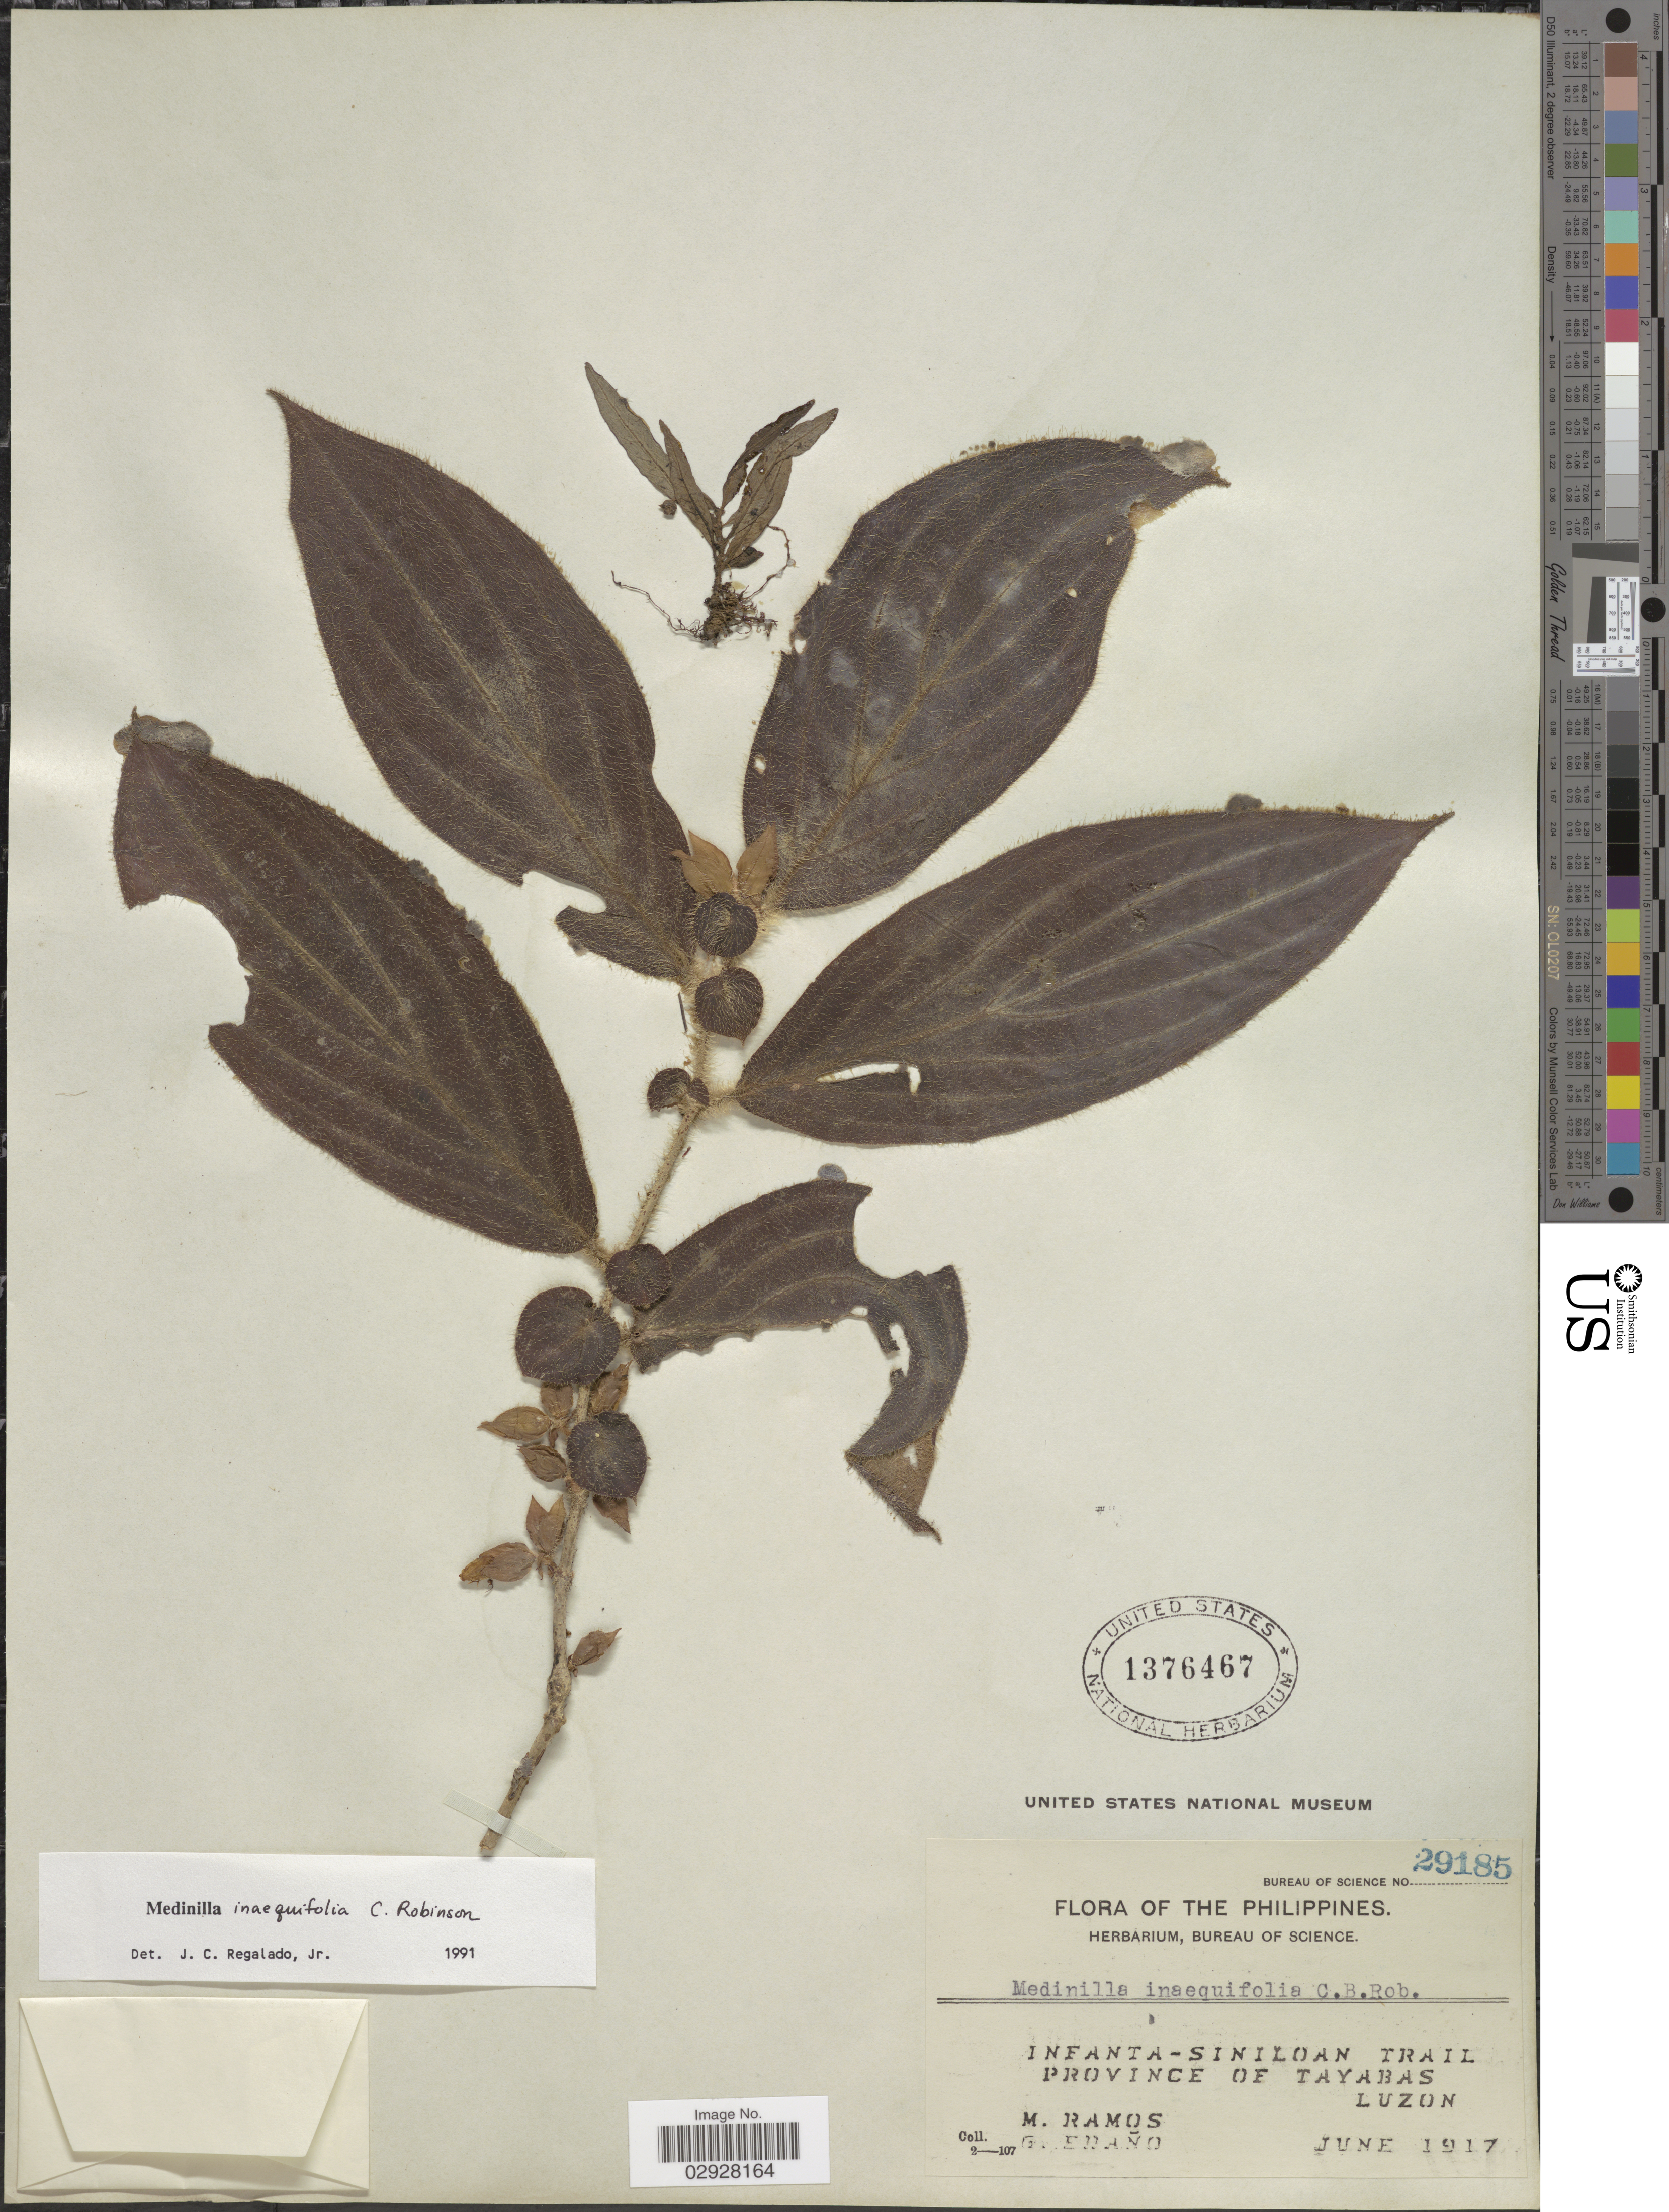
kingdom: Plantae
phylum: Tracheophyta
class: Magnoliopsida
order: Myrtales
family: Melastomataceae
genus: Medinilla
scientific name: Medinilla inaequifolia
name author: C.B. Rob.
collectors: M. Ramos & G. Edaño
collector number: Bureau of Science 29185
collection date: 1917-06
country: Philippines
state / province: Calabarzon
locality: Infanta-Siniloan Trail, Province of Tayabas, Luzon.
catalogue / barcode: US 1376467